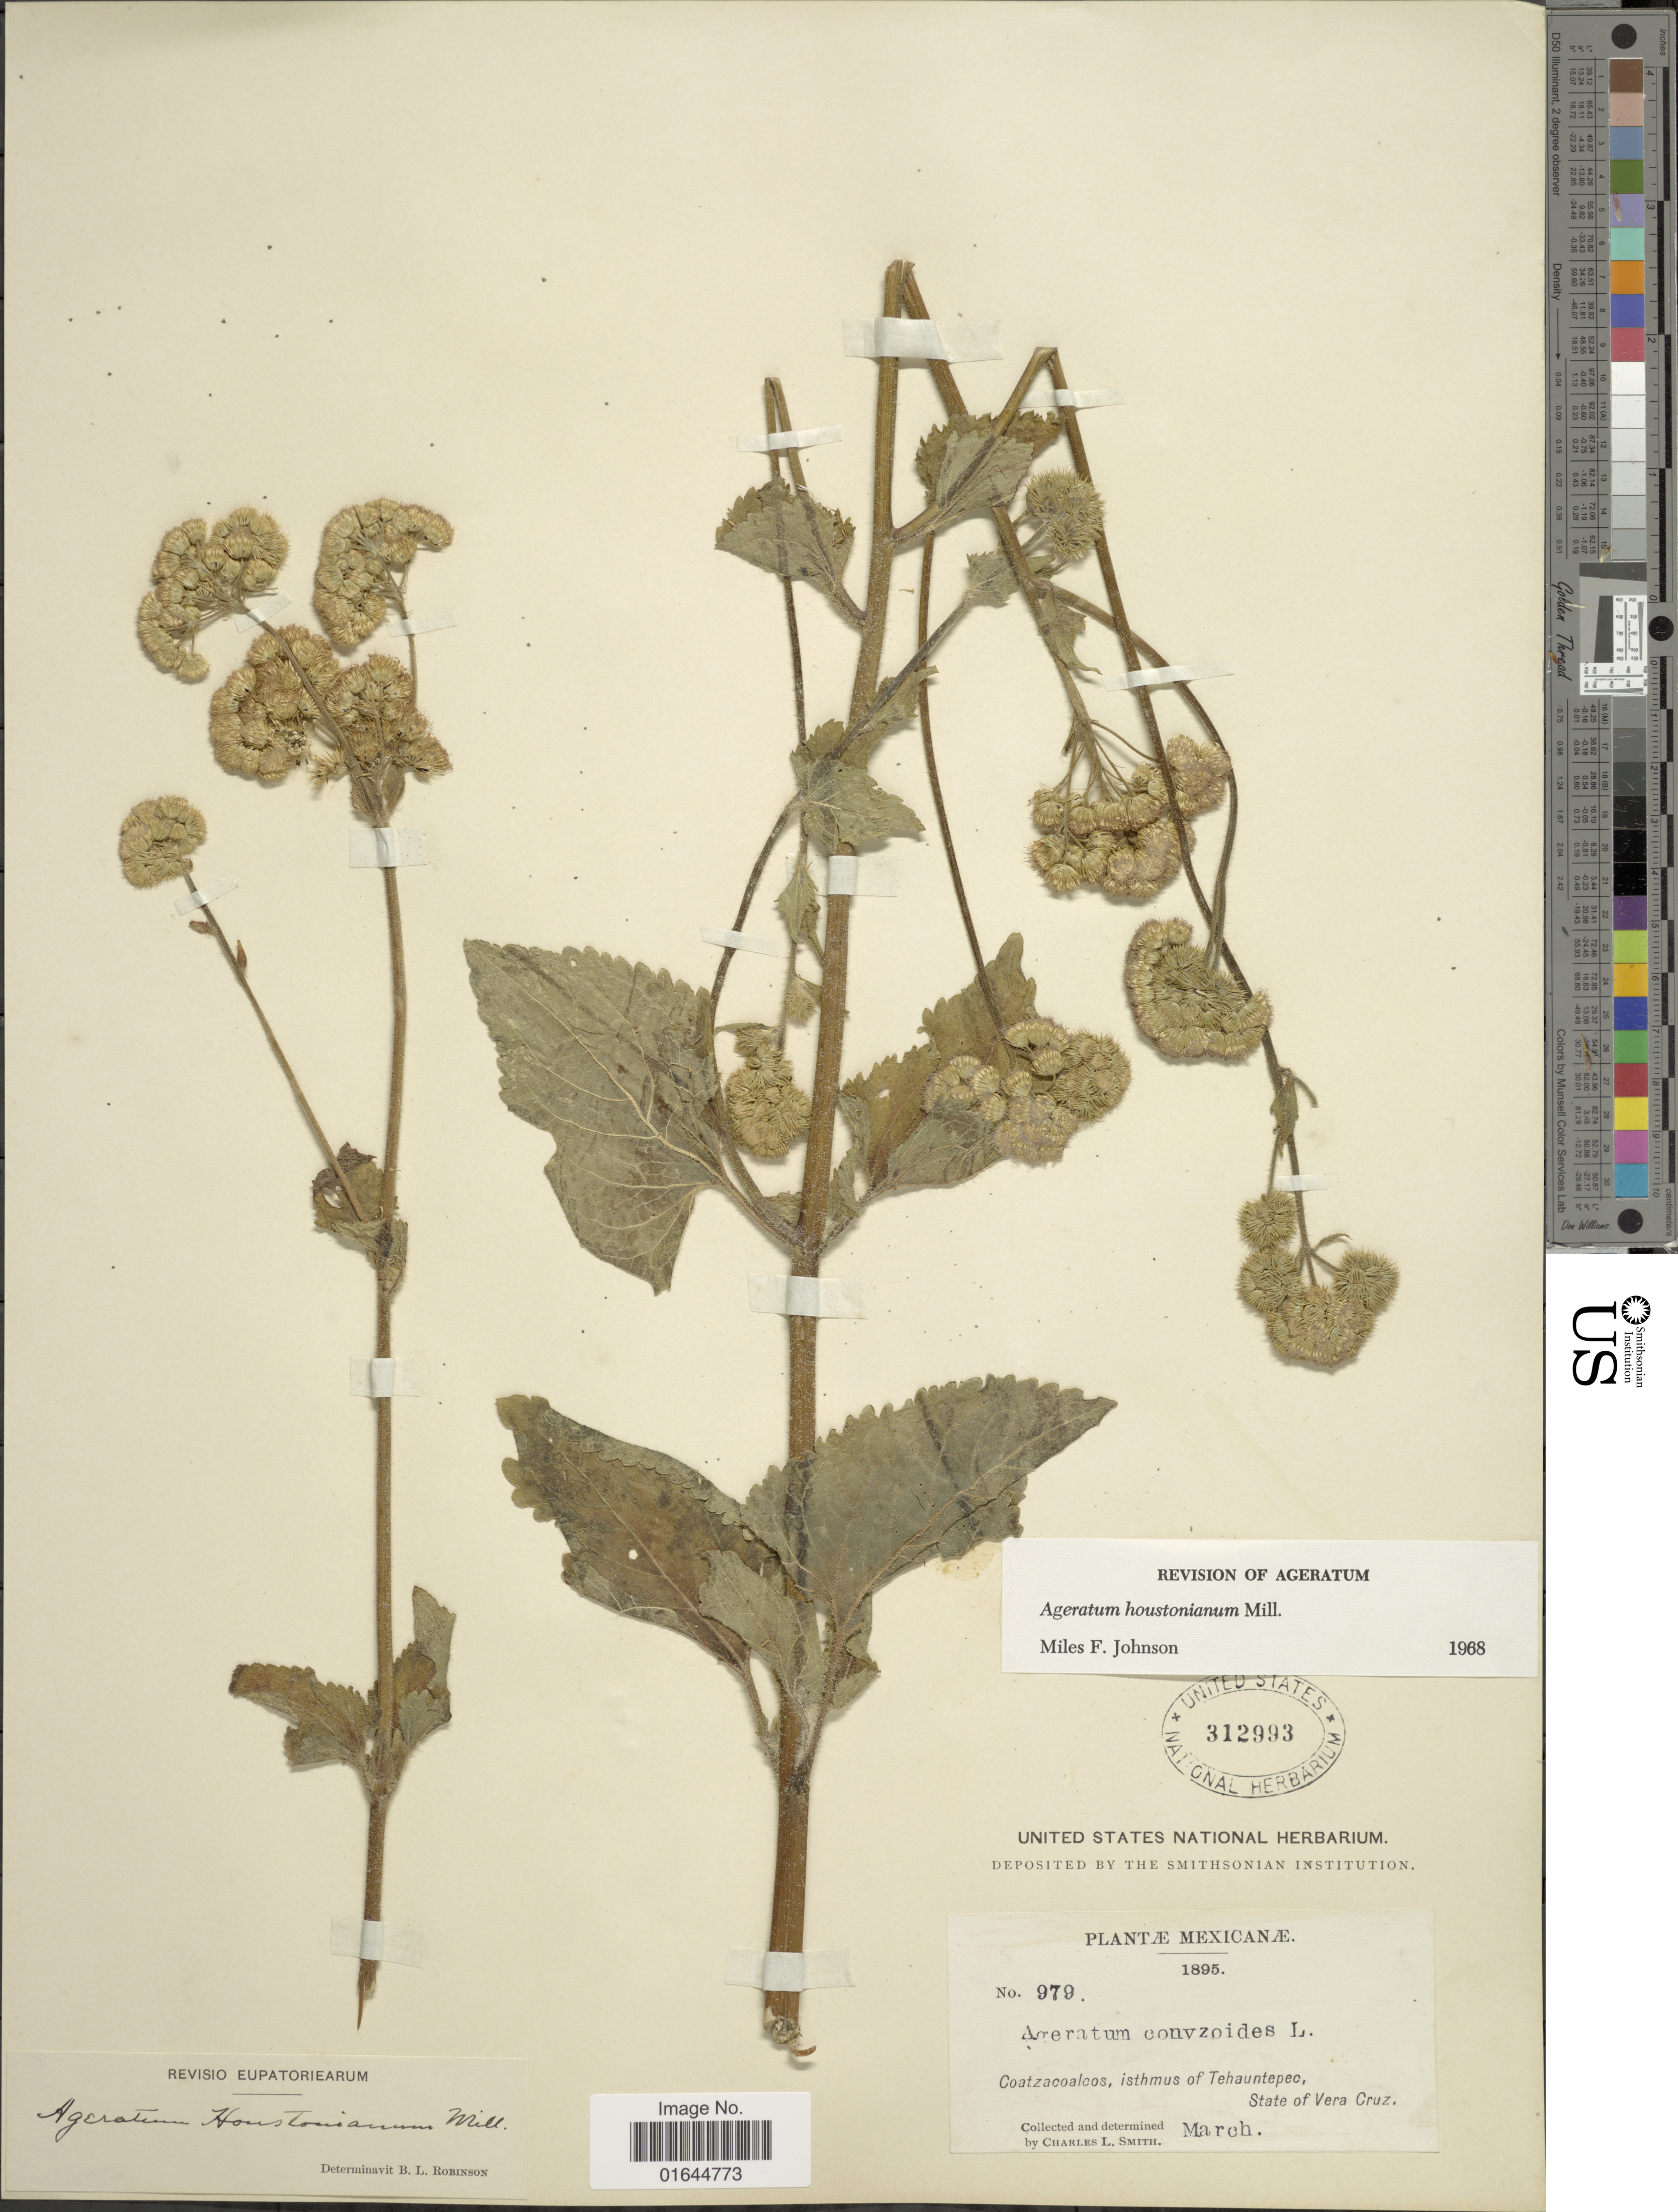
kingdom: Plantae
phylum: Tracheophyta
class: Magnoliopsida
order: Asterales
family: Asteraceae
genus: Ageratum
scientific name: Ageratum houstonianum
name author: Mill.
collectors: C. L. Smith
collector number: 979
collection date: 1895-03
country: Mexico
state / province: Veracruz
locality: Mexicanæ, Coatzacoalcos, isthmus of Tehauntepec, State of Vera Cruz.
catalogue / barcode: US 312993